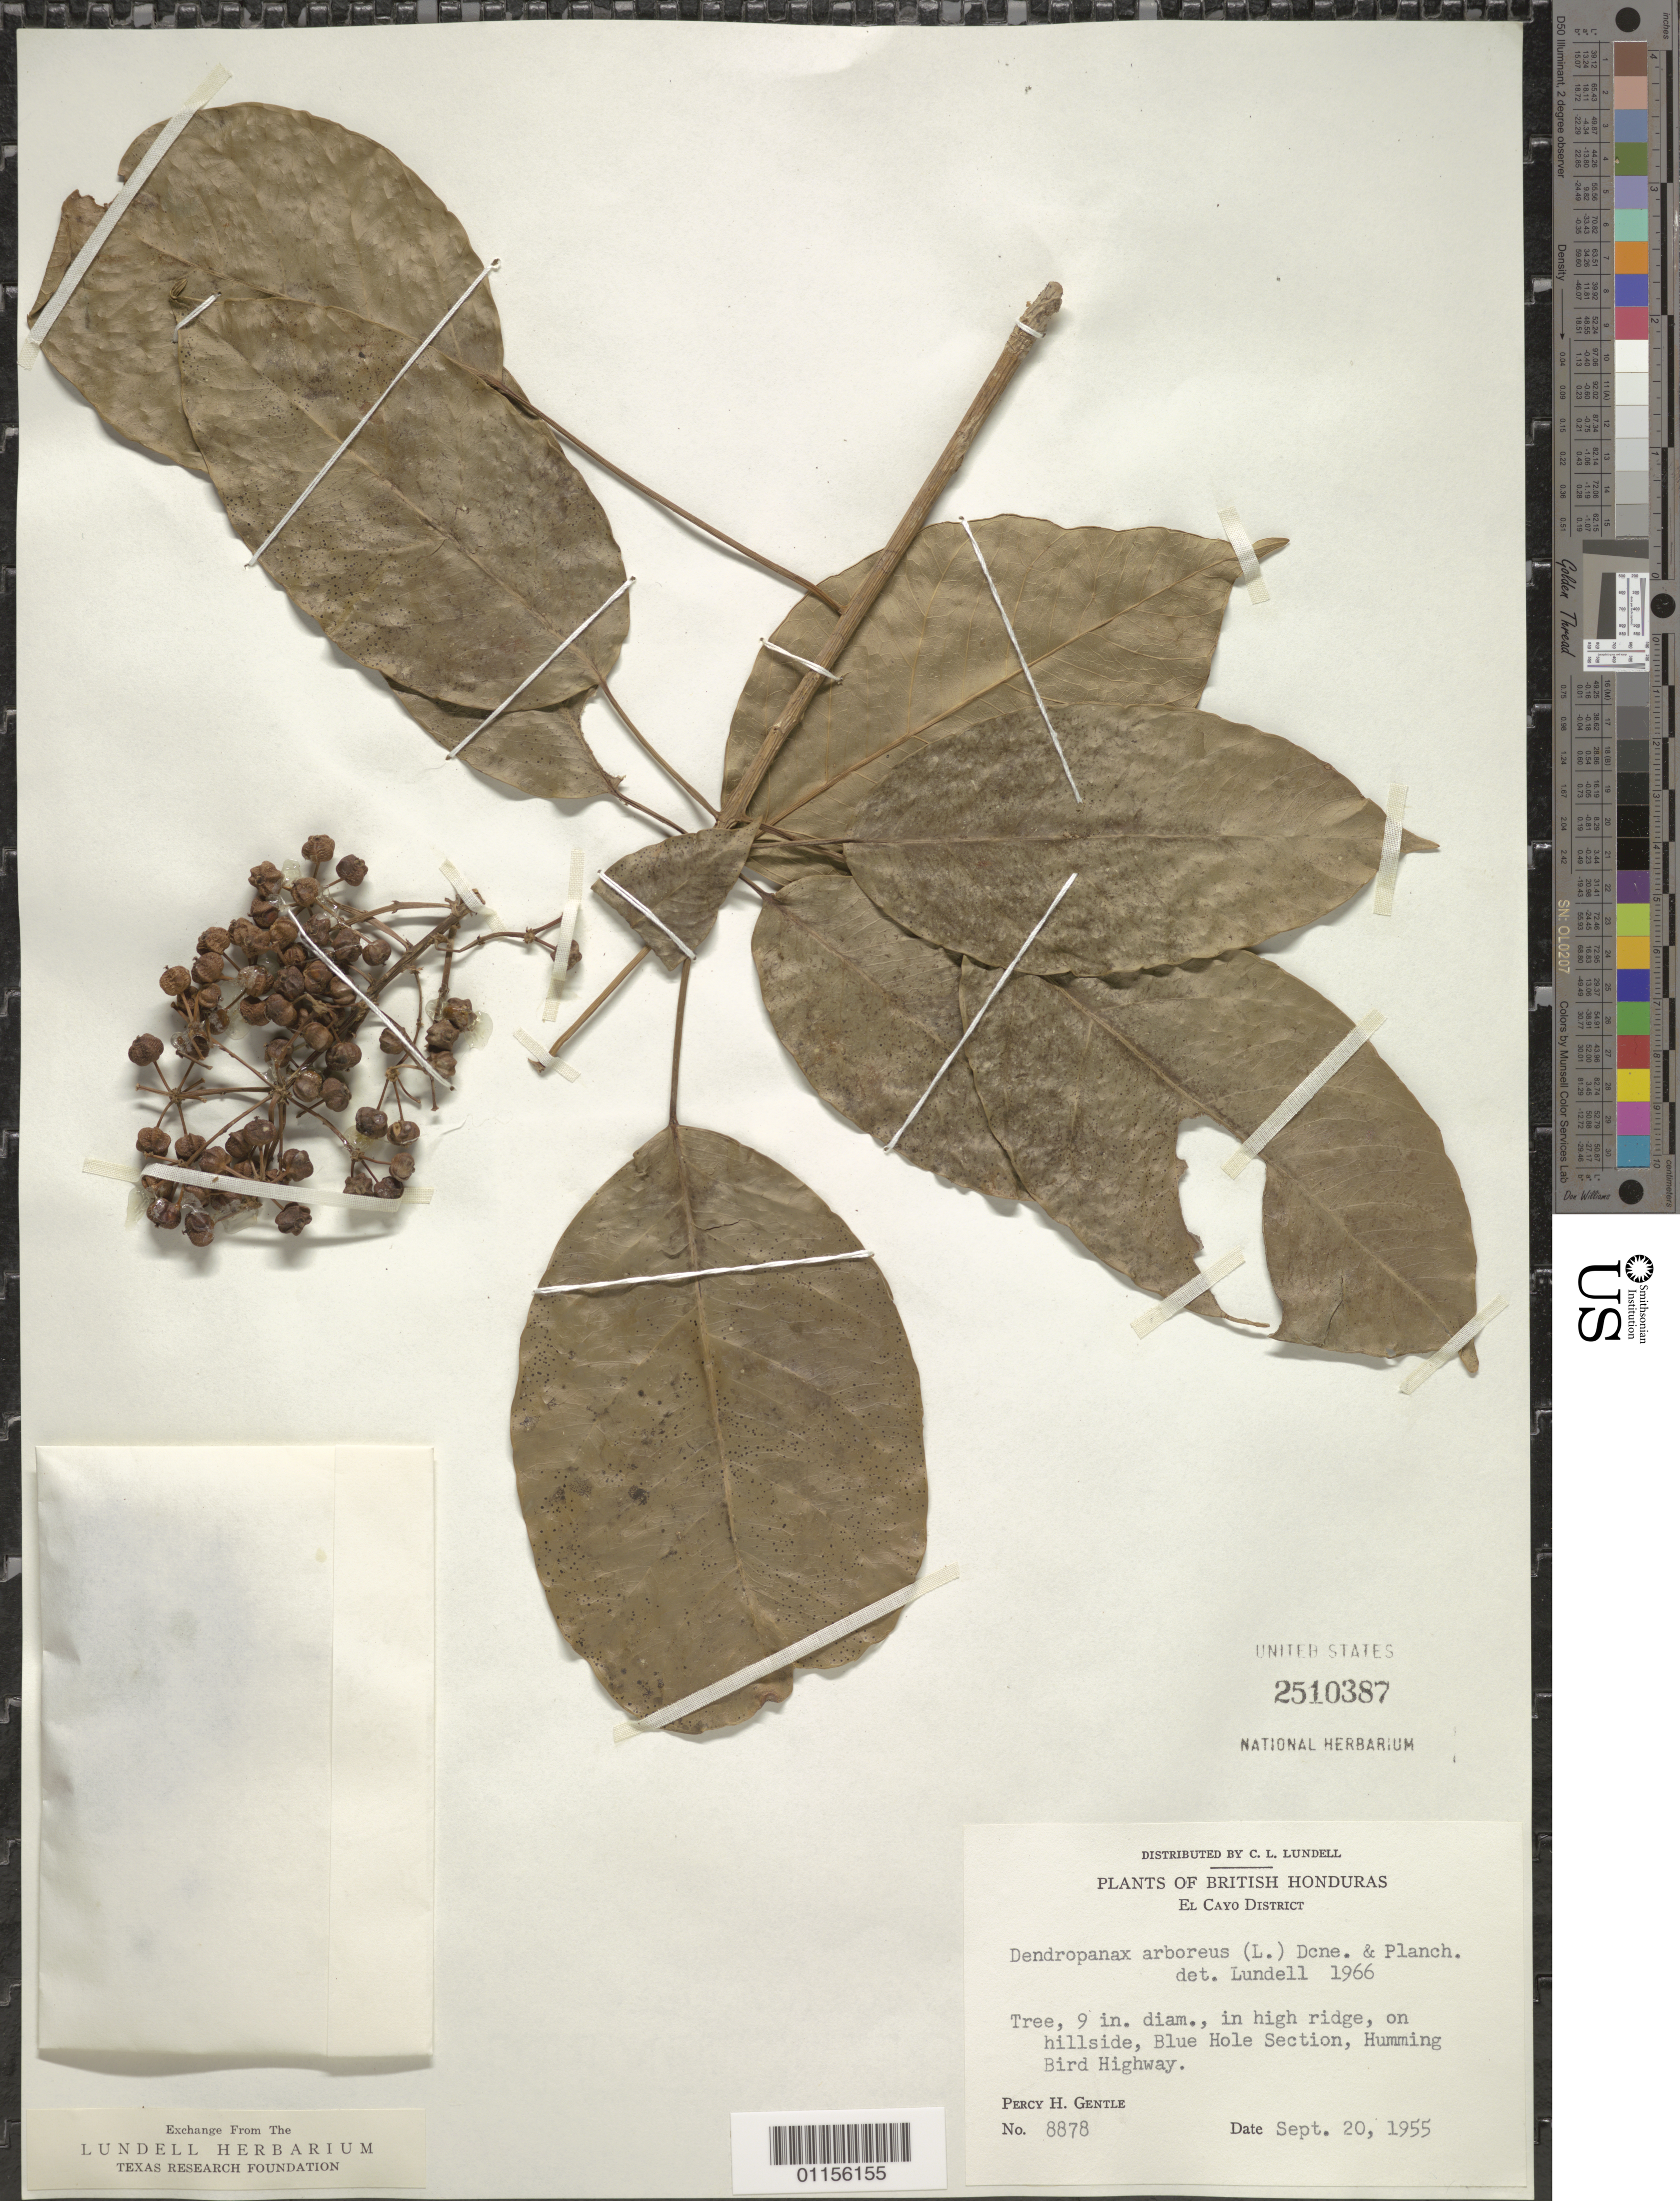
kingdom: Plantae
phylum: Tracheophyta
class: Magnoliopsida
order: Apiales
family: Araliaceae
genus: Dendropanax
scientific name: Dendropanax arboreus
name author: (L.) Decne. & Planch.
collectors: P. H. Gentle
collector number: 8878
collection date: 1955-09-20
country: Belize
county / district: El Cayo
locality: Blue Hole Section, Humming Bird Hwy.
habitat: Tree, in high ridge, on hillside.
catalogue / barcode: US 2510387